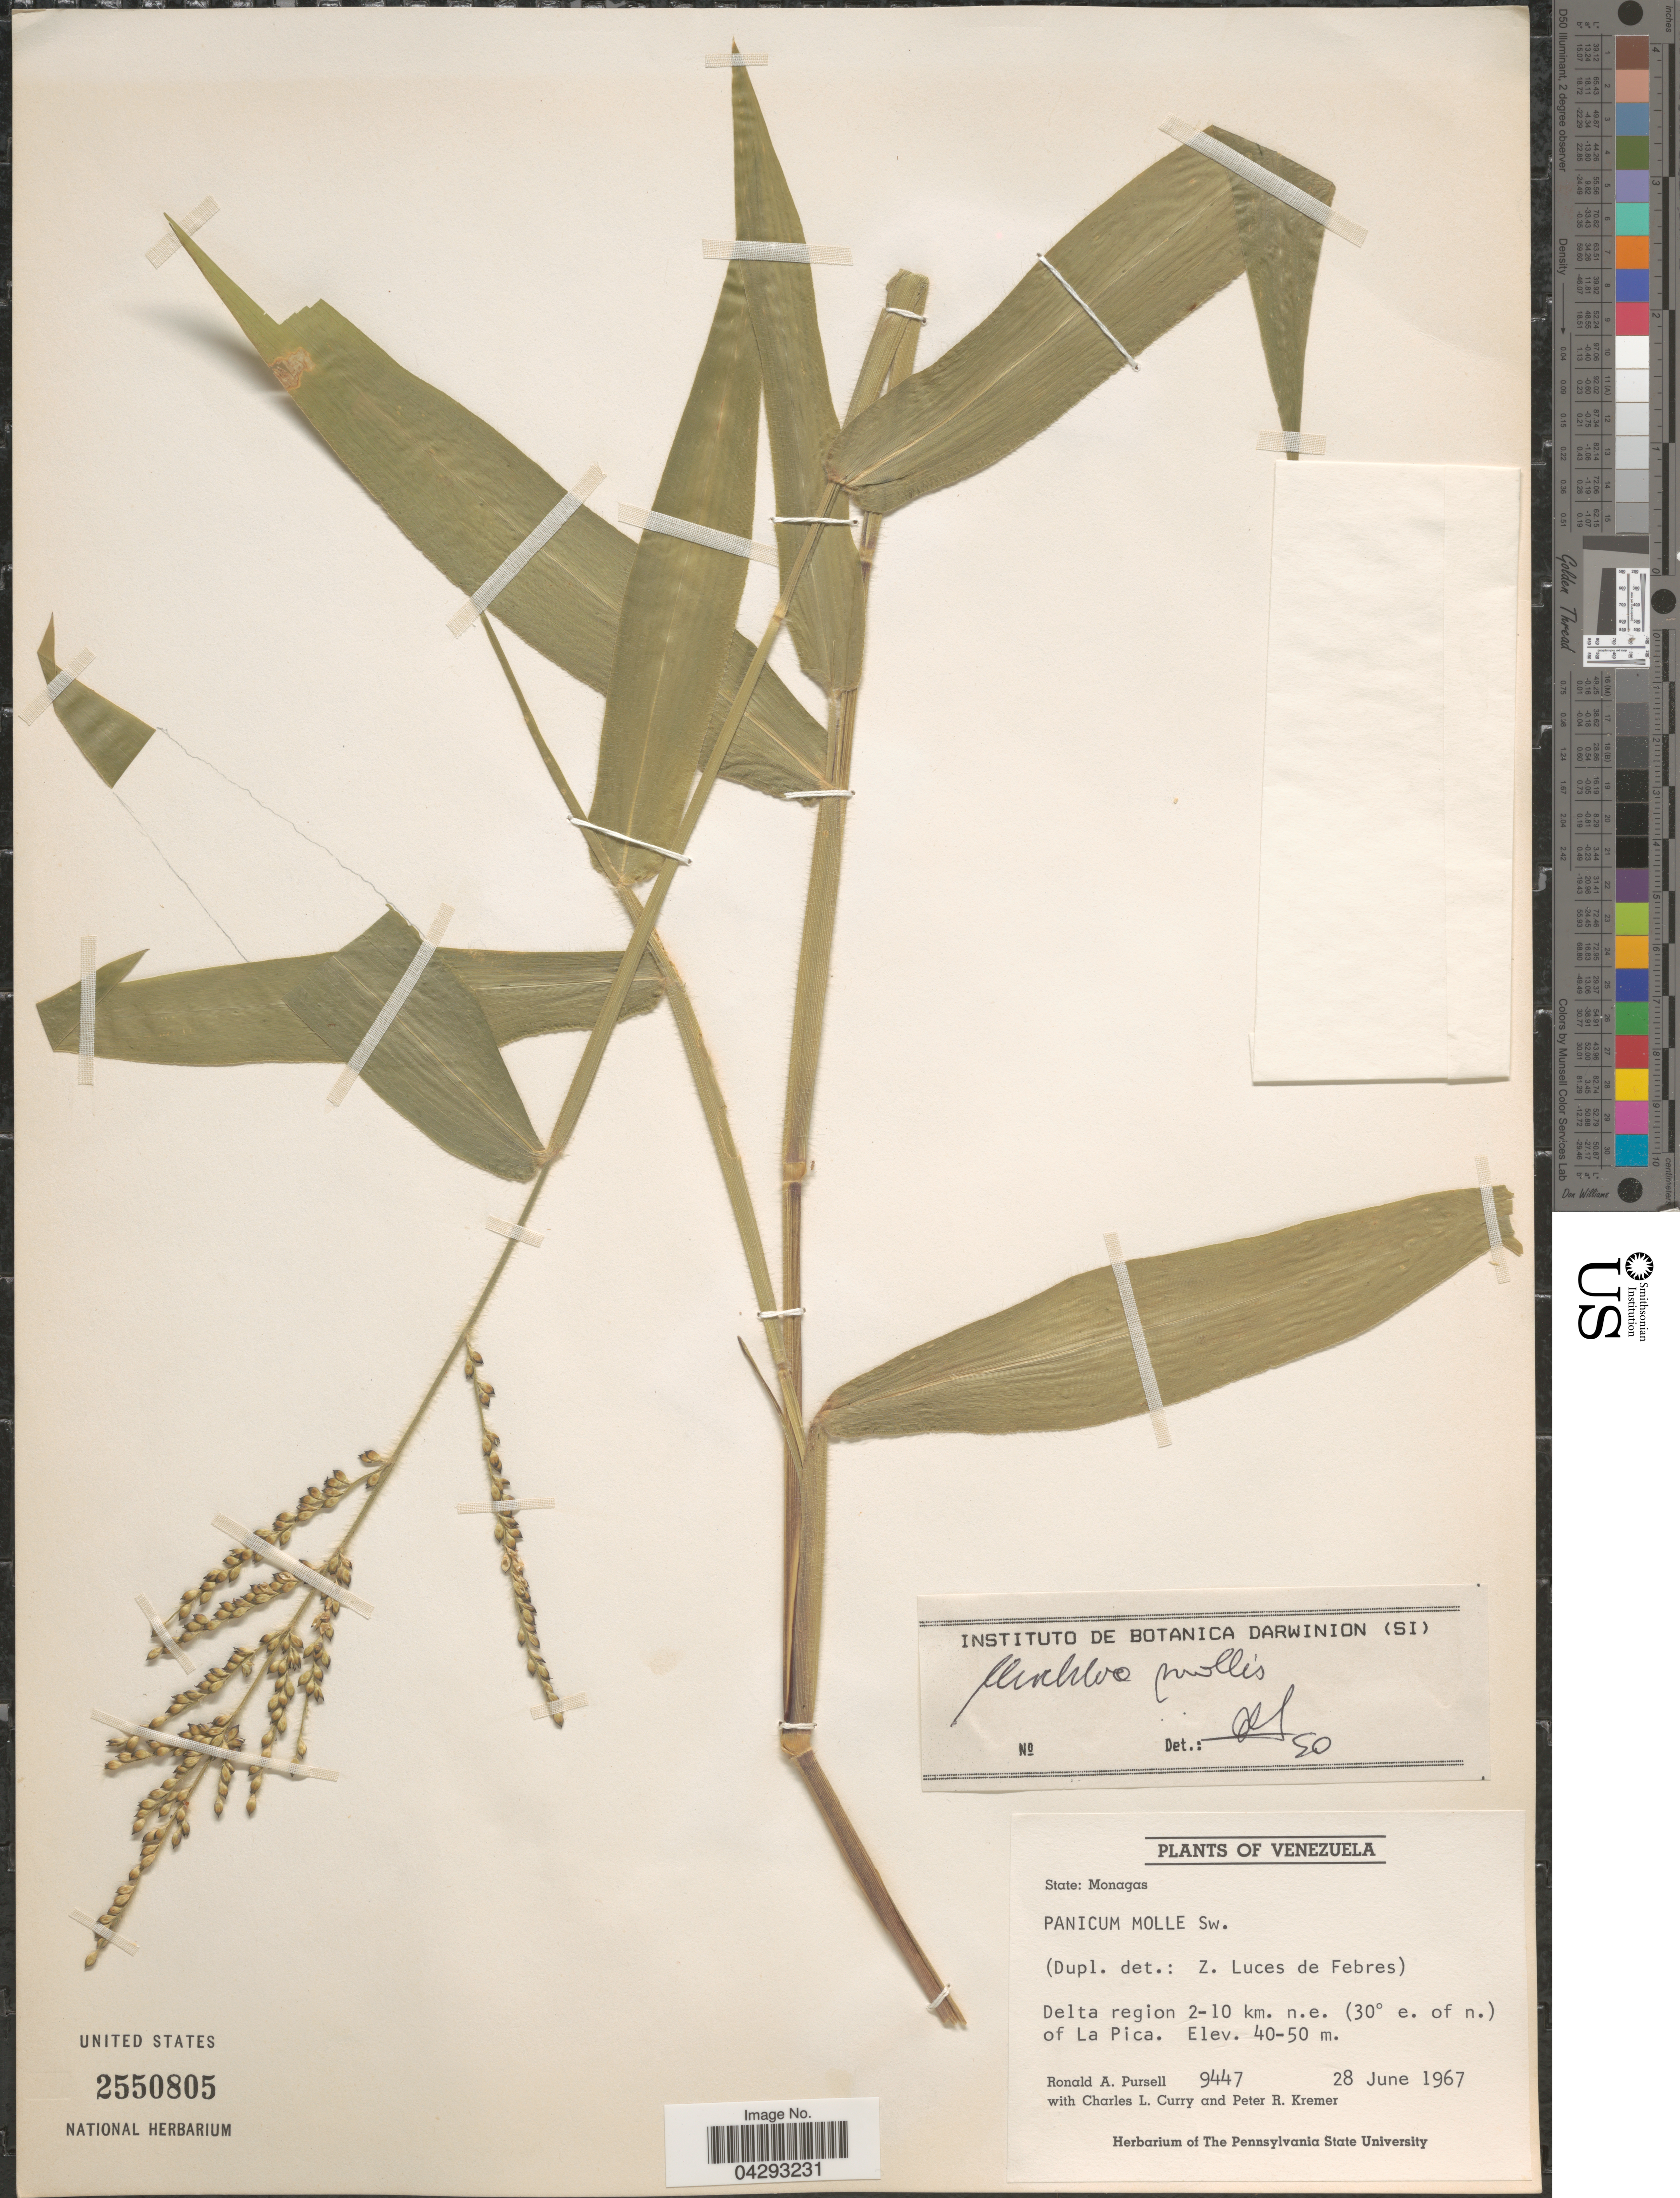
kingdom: Plantae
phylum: Tracheophyta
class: Liliopsida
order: Poales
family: Poaceae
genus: Urochloa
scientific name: Urochloa mollis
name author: (Sw.) Morrone & Zuloaga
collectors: R. A. Pursell, C. L. Curry & P. Kremer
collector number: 9447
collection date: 1967-06-28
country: Venezuela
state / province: Monagas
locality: State: Monagas. Delta region 2-10 km. n. e. (30° e. of n.) of La Pica.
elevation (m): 40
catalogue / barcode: US 2550805